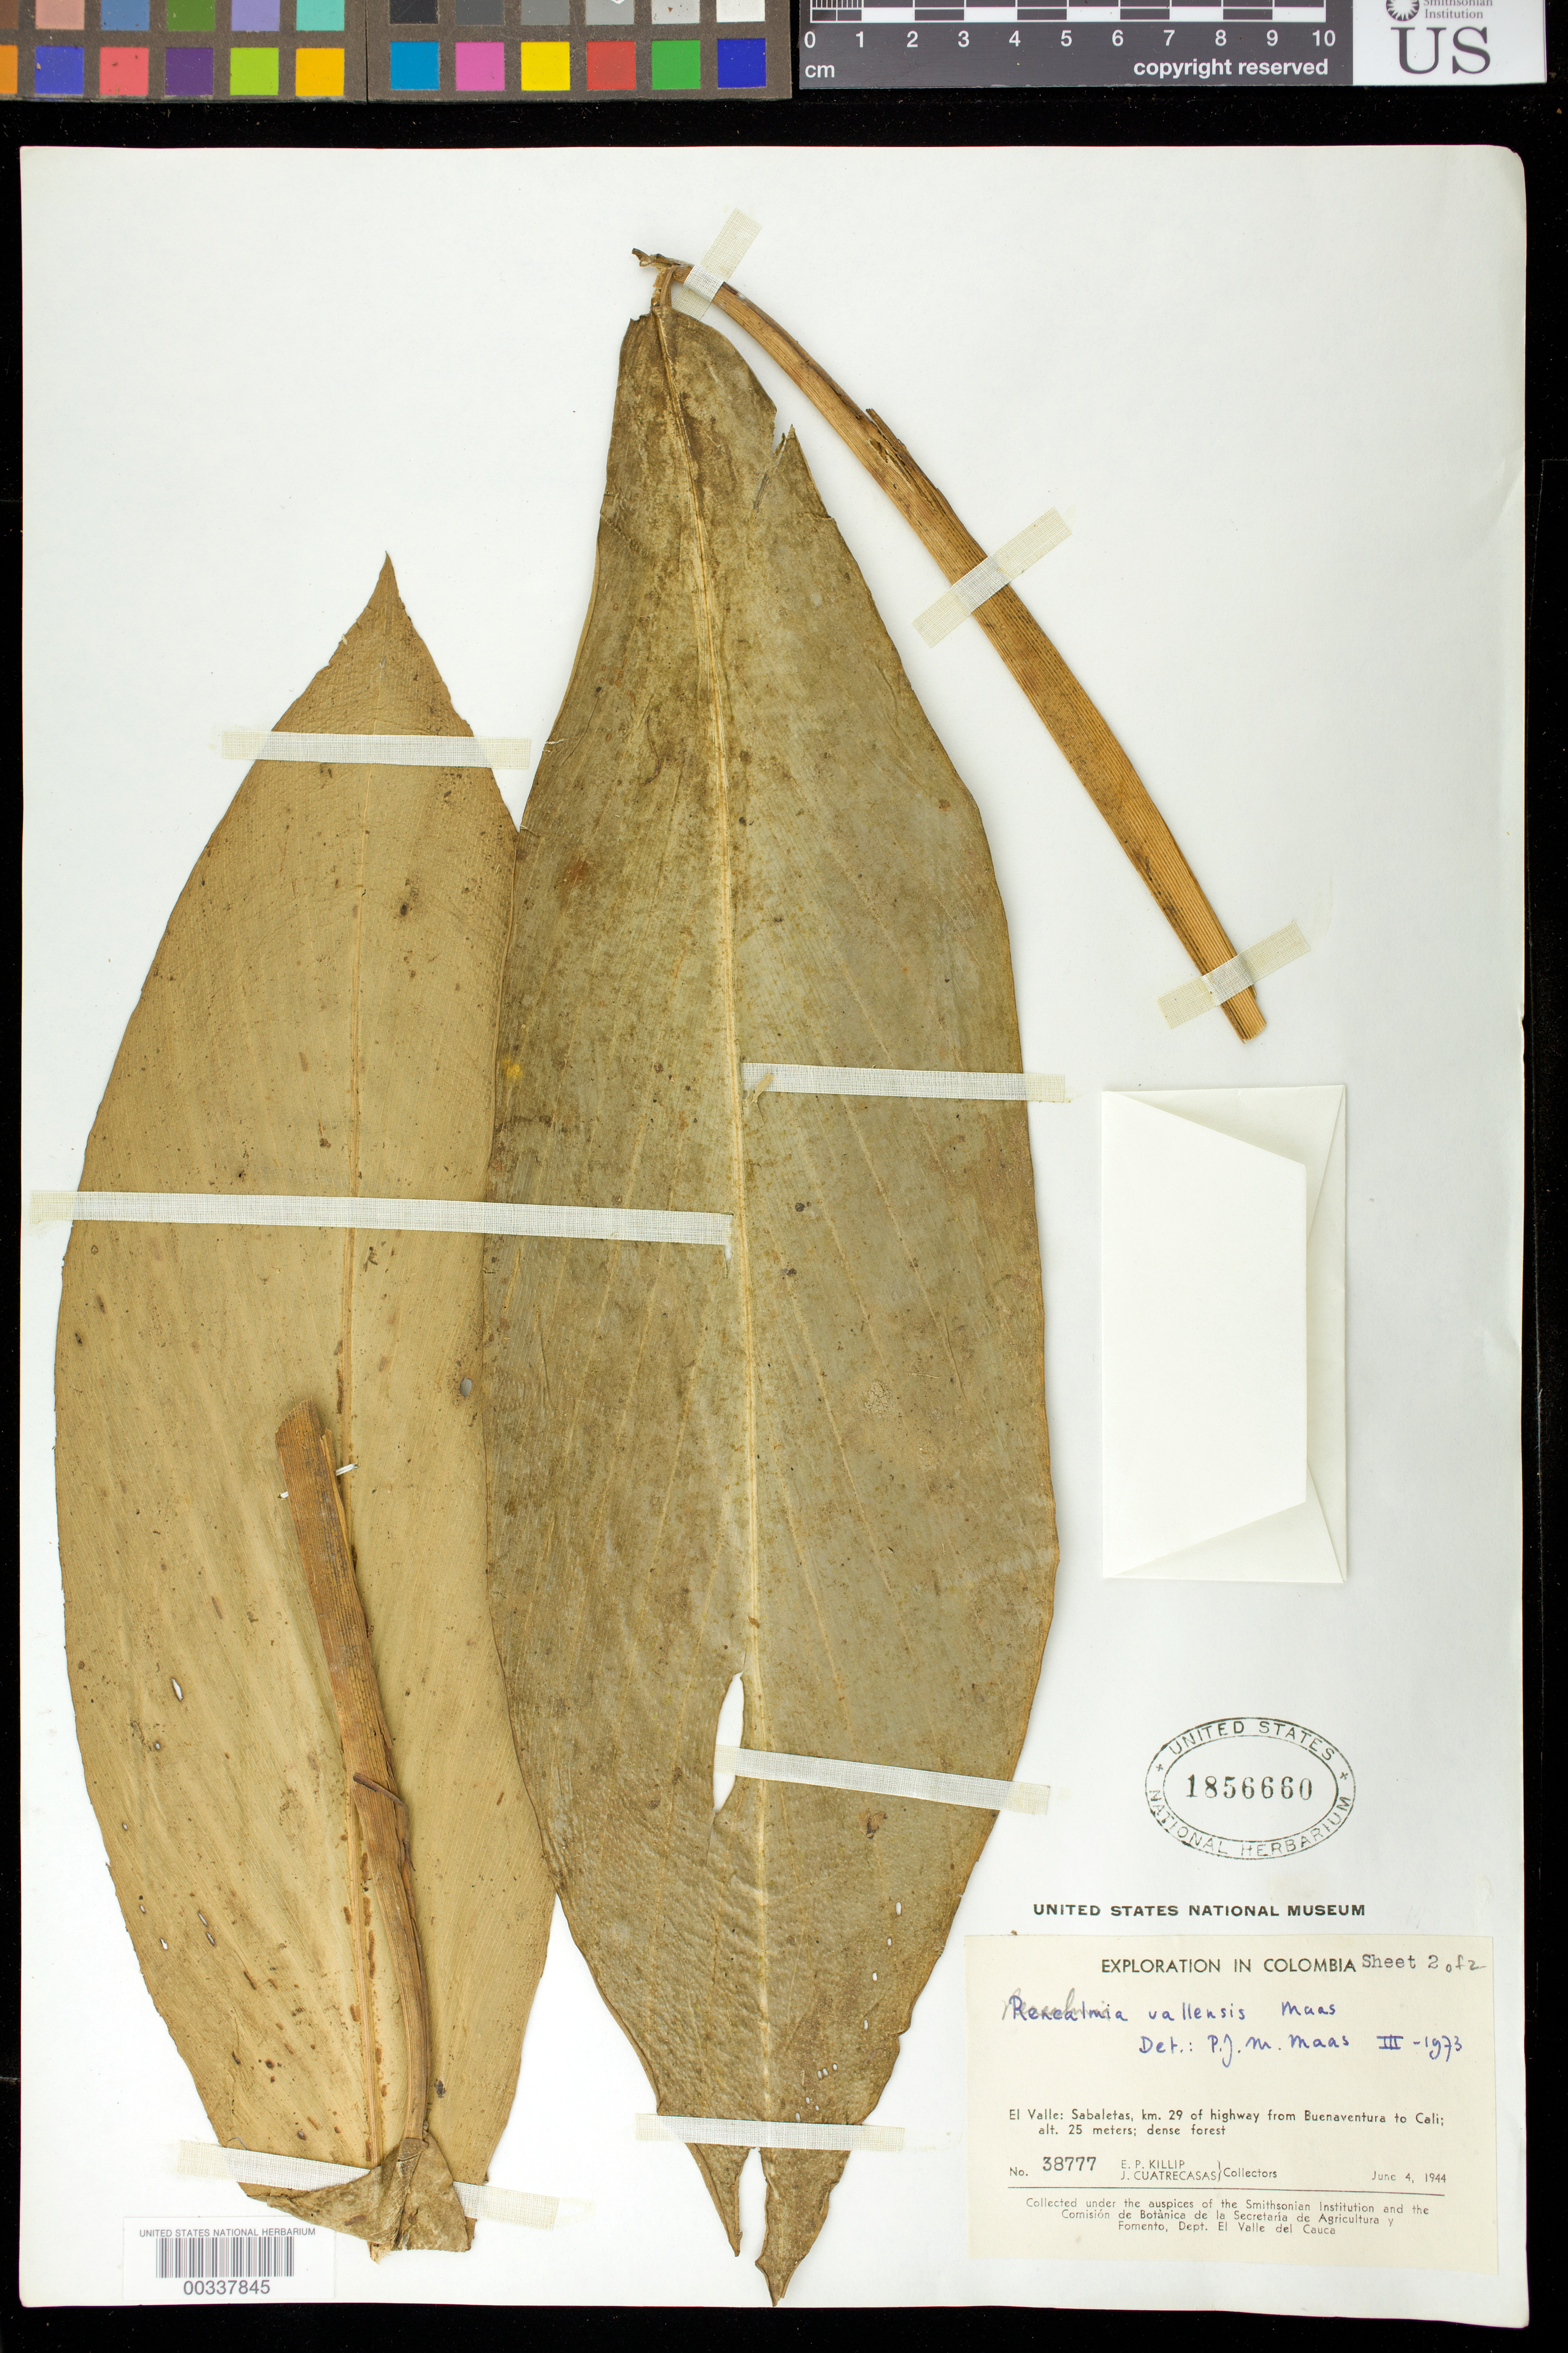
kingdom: Plantae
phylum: Tracheophyta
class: Liliopsida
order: Zingiberales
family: Zingiberaceae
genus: Renealmia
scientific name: Renealmia vallensis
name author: Maas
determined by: Maas, Paul J. M.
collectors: E. P. Killip & J. Cuatrecasas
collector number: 38777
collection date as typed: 04 Jun 1944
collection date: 1944-06-04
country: Colombia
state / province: Valle del Cauca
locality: Sabaletas, km 29 of highway from Buena Ventura to Cali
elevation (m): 25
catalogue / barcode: US 1856660